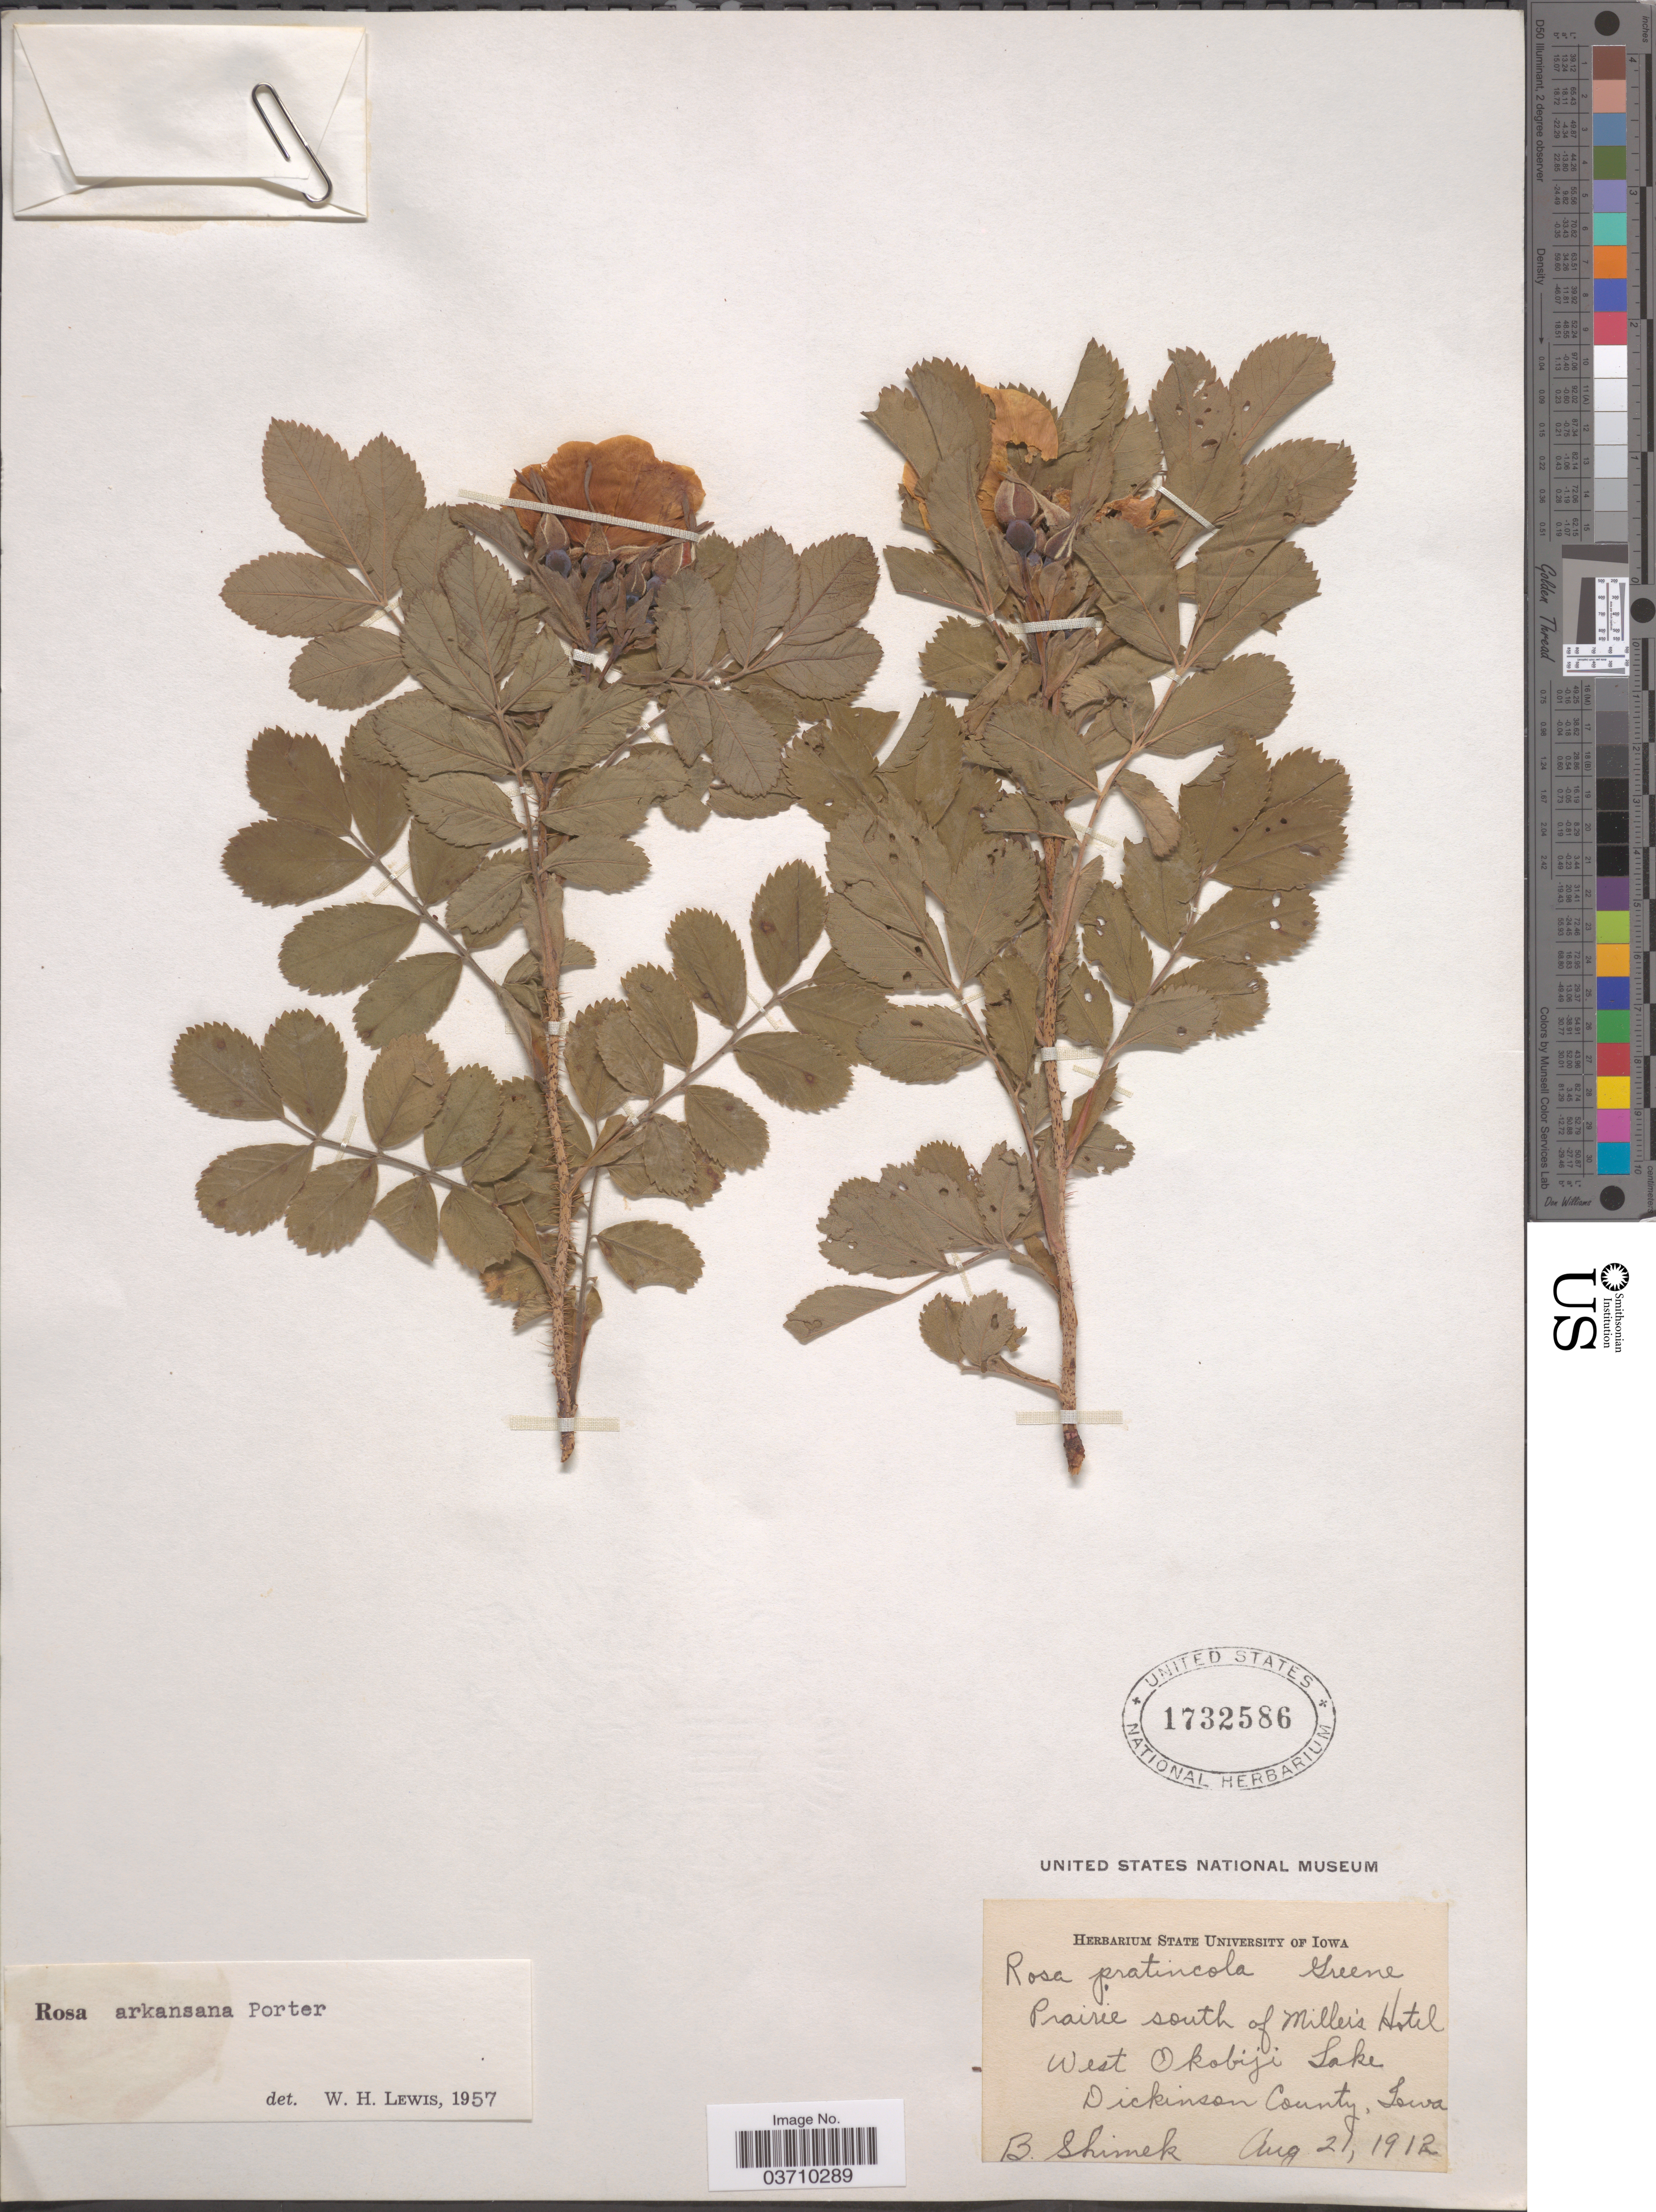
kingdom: Plantae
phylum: Tracheophyta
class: Magnoliopsida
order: Rosales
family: Rosaceae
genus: Rosa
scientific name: Rosa arkansana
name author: Porter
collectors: B. Shimek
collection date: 1912-08-21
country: United States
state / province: Iowa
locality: Prairie south of Miller's Hotel. West Okobiji Lake. Dickinson County.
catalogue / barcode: US 1732586